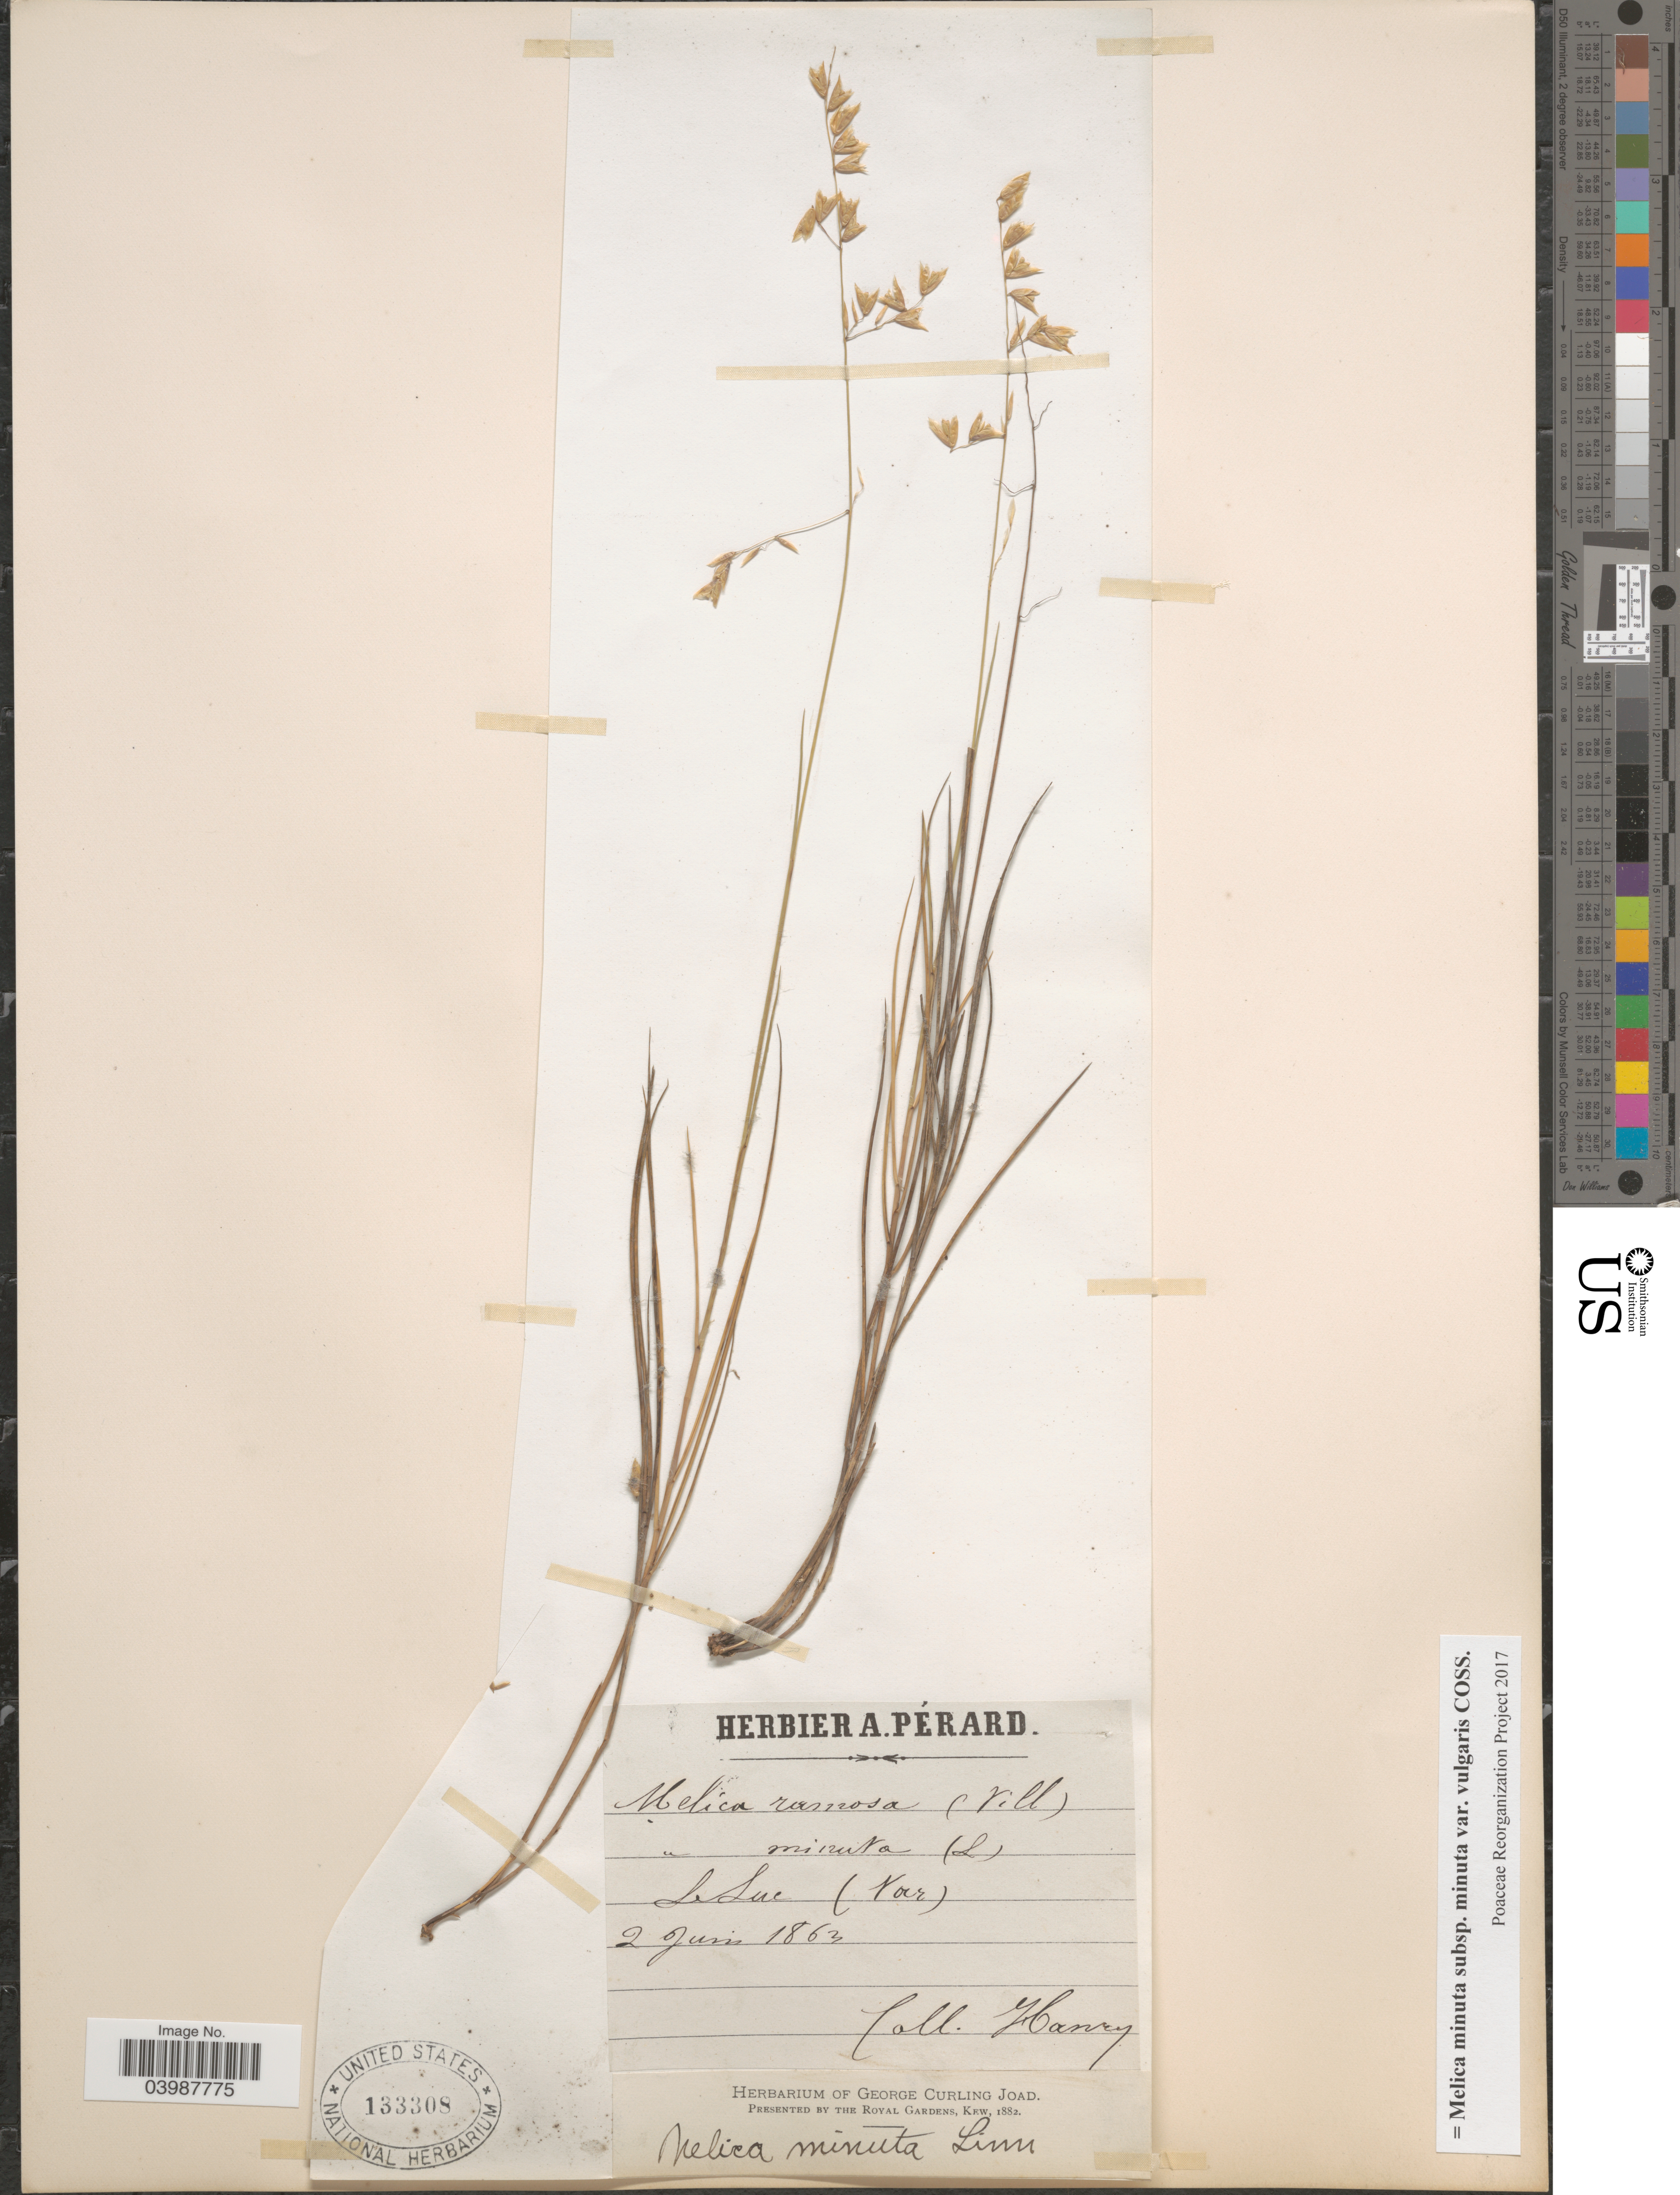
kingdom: Plantae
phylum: Tracheophyta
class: Liliopsida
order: Poales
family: Poaceae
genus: Melica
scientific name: Melica minuta subsp. minuta var. vulgaris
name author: Coss.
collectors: -. Hanry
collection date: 1863-06-02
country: France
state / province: Provence-Alpes-Côte d'Azur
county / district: Var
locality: Le Lue (Var).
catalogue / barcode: US 133308